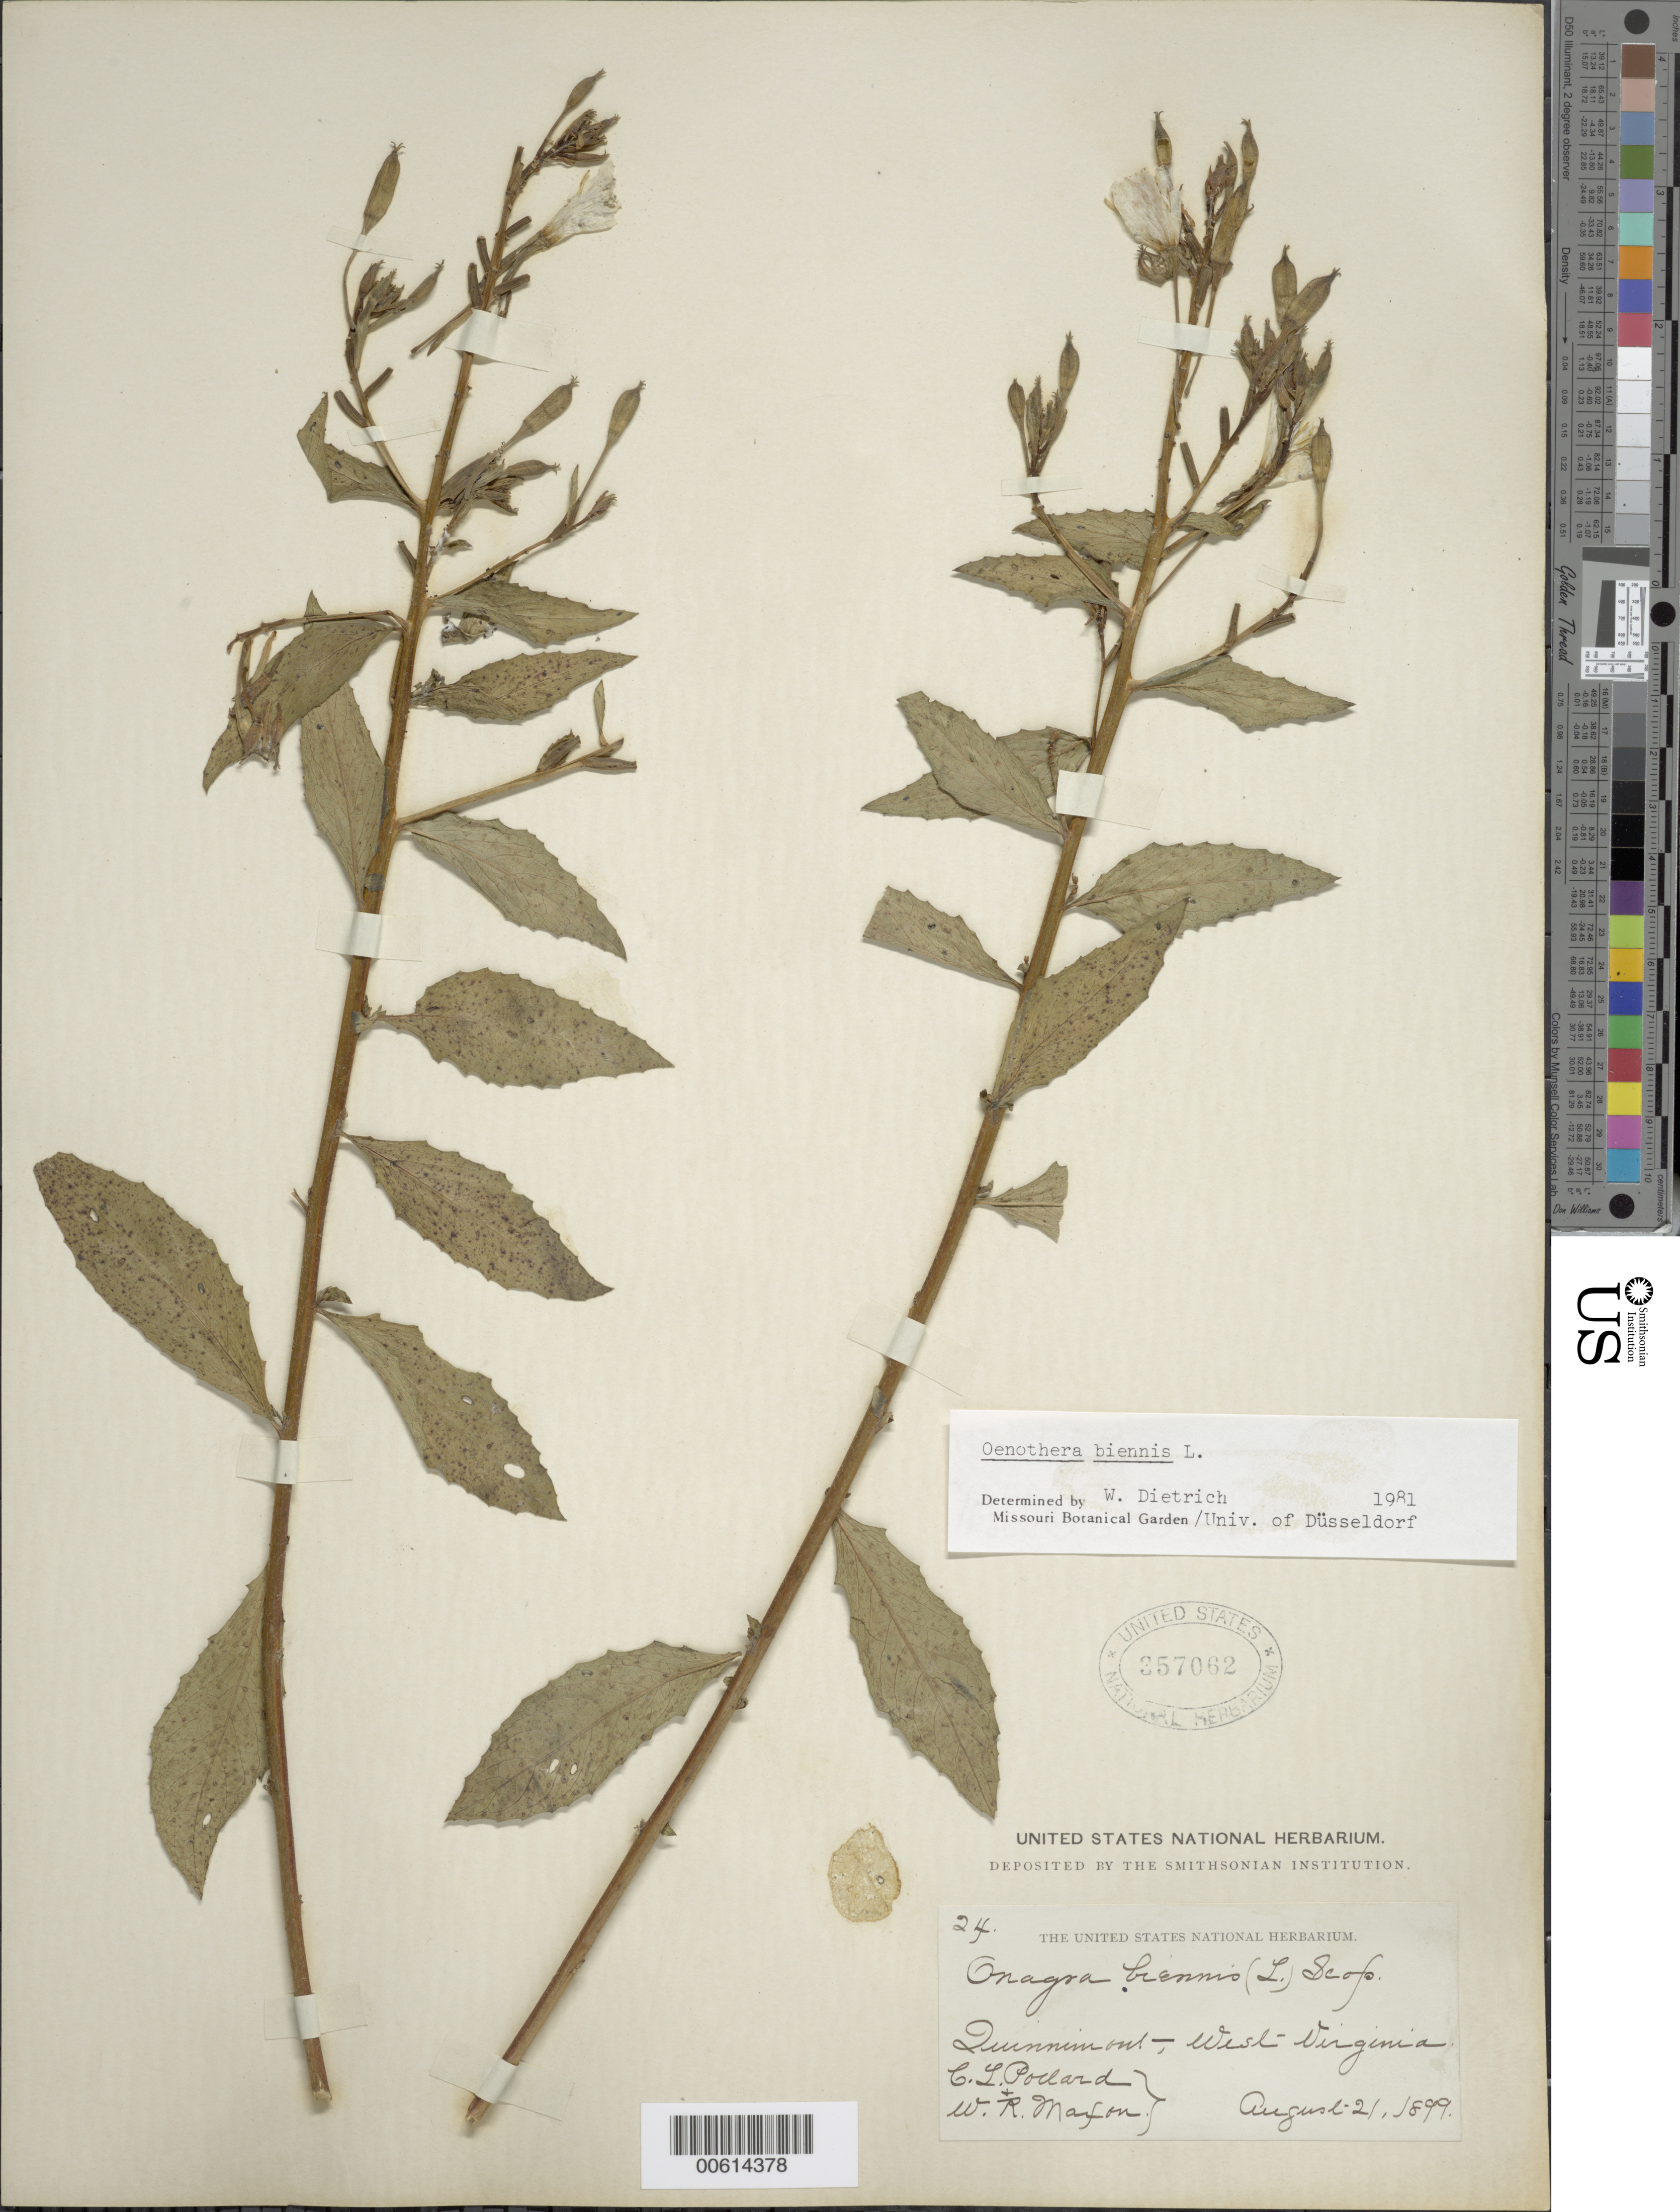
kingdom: Plantae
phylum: Tracheophyta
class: Magnoliopsida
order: Myrtales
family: Onagraceae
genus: Oenothera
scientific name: Oenothera biennis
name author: L.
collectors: C. L. Pollard & W. R. Maxon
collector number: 24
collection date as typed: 21 Aug 1899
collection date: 1899-08-21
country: United States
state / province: West Virginia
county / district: Fayette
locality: Quinnimont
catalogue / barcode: US 357062